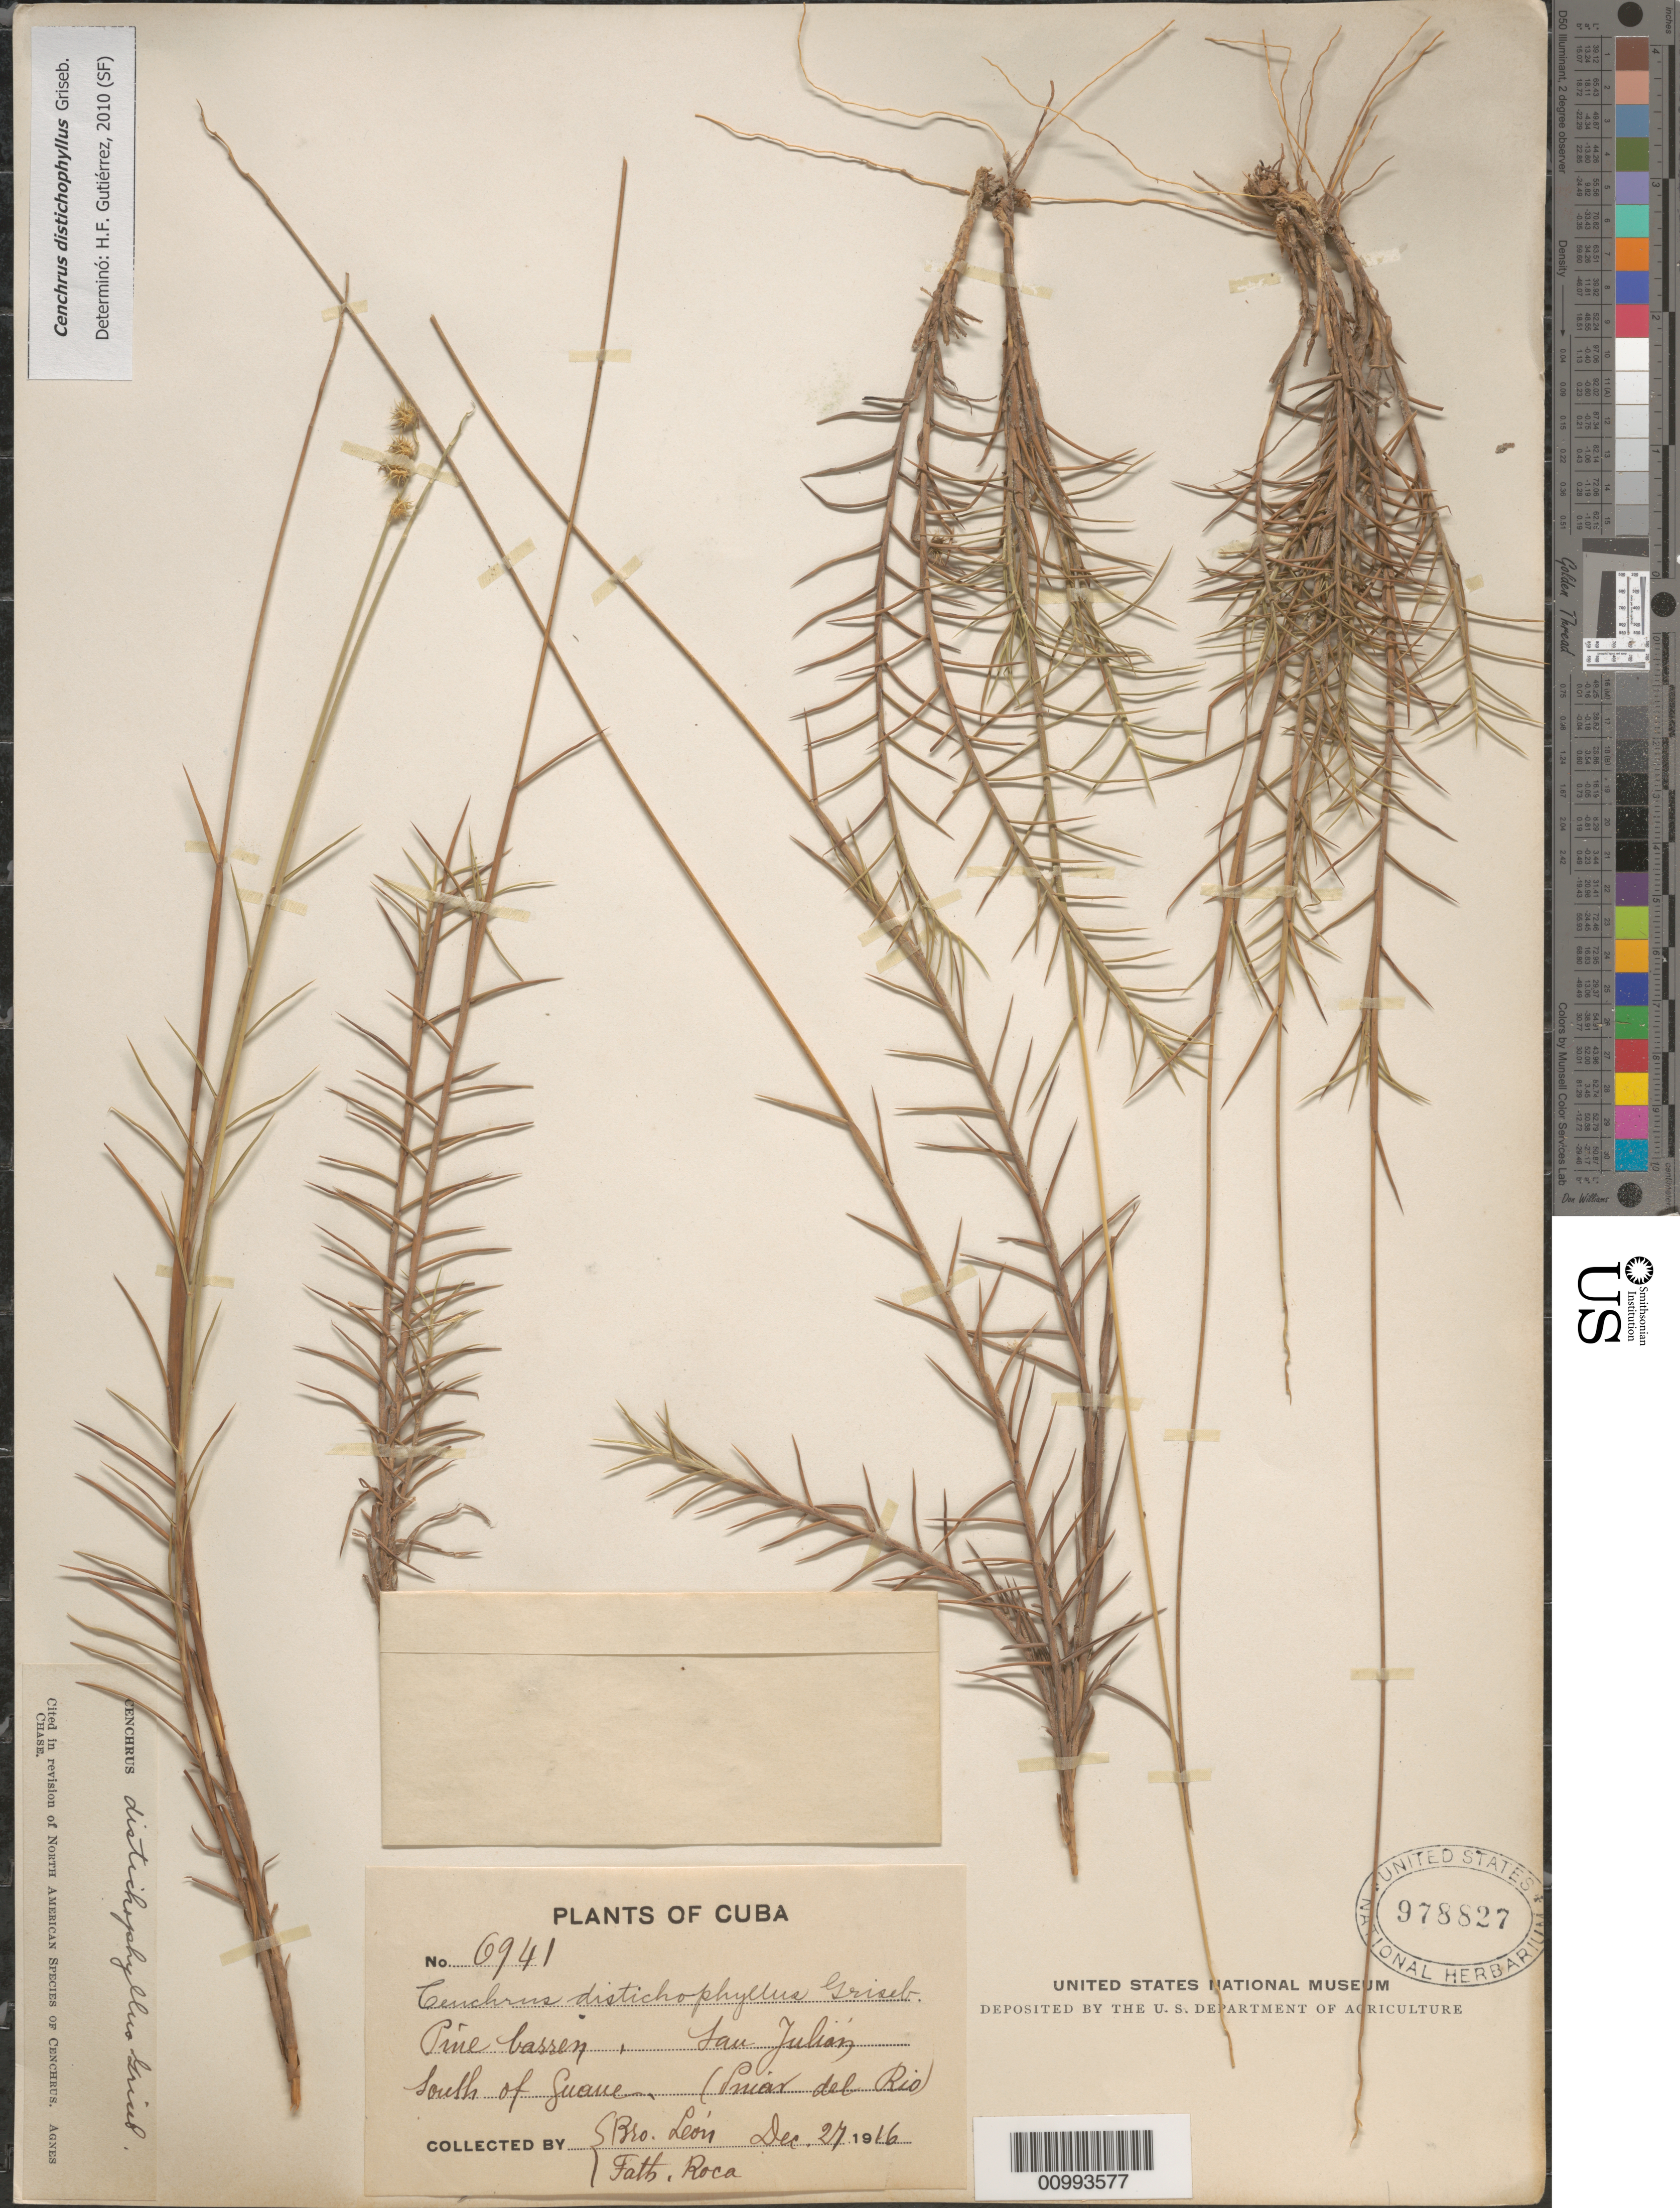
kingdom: Plantae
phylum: Tracheophyta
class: Liliopsida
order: Poales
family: Poaceae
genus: Cenchrus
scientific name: Cenchrus distichophyllus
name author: Griseb.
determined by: Gutiérrez, H. F.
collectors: Bro. León & M. Roca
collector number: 6941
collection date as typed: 27 Dec 1916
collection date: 1916-12-27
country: Cuba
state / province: Pinar del Rio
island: Cuba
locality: Pinar del Rio, south of Guane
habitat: Pine barren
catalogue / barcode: US 978827